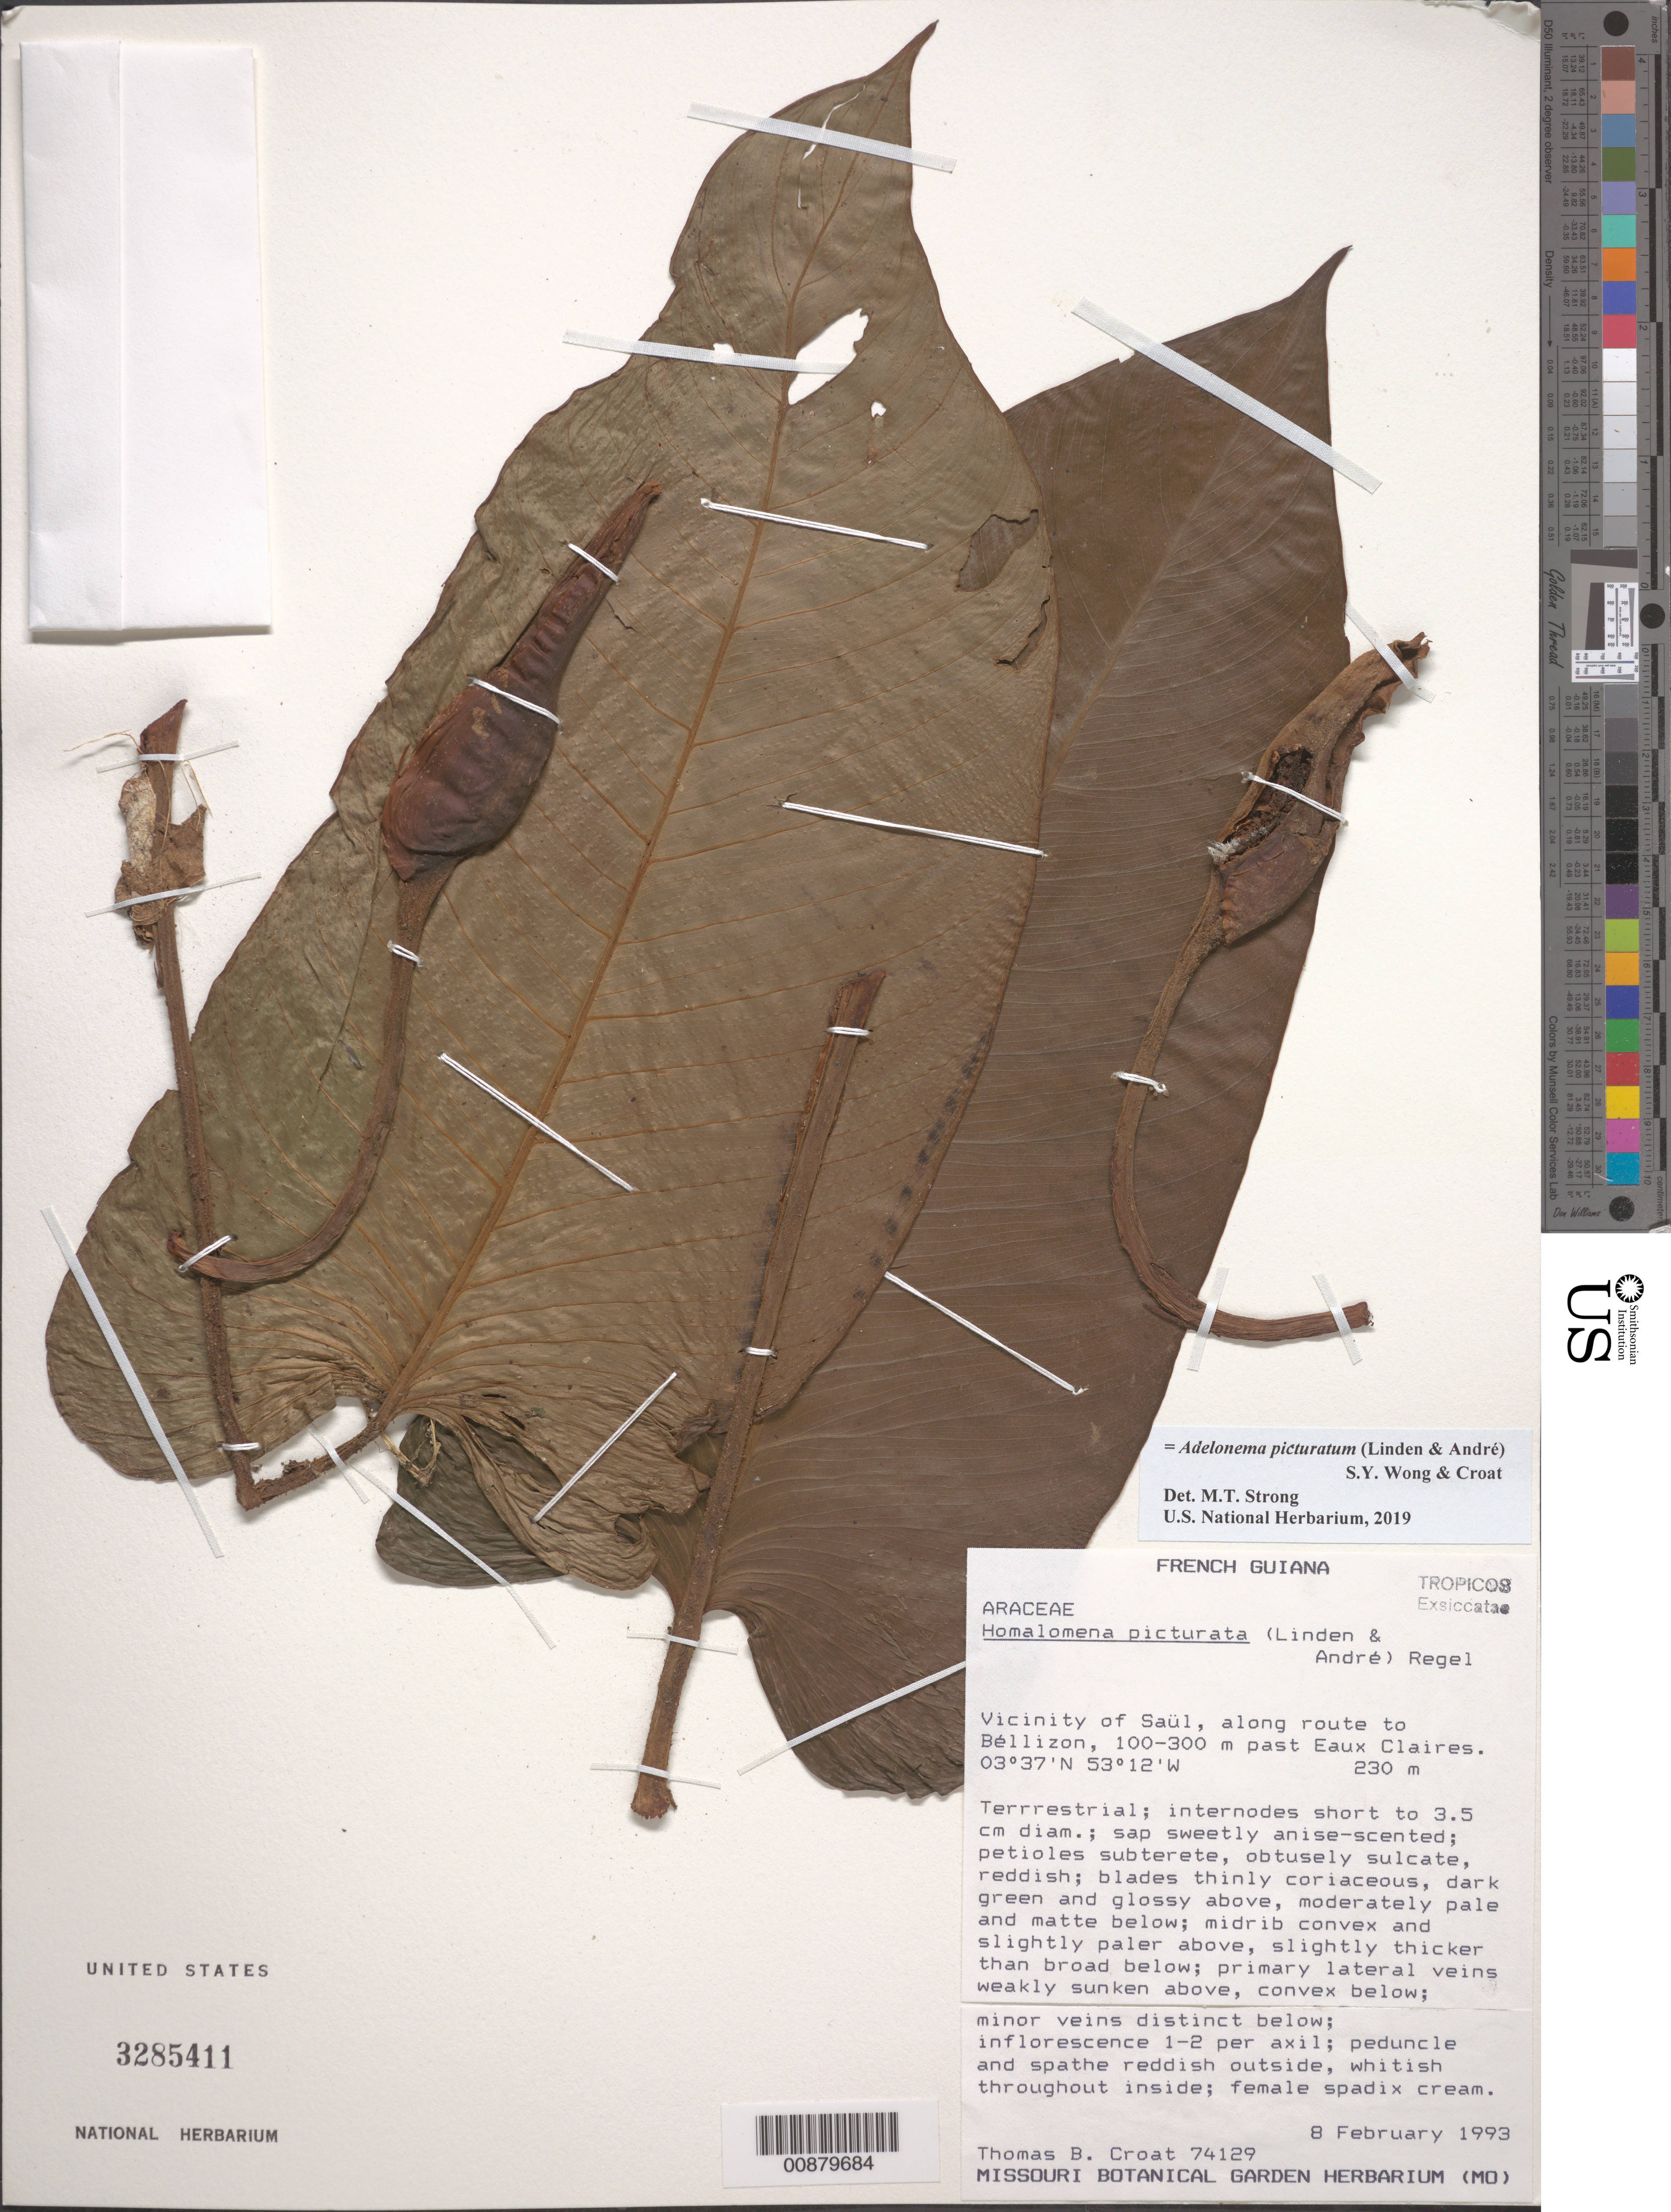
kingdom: Plantae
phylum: Tracheophyta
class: Liliopsida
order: Alismatales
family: Araceae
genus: Adelonema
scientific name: Adelonema picturatum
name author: (Linden & André) S.Y. Wong & Croat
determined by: Strong, Mark T., (BOT), Smithsonian Institution - National Museum of Natural History (UNITED STATES)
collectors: T. B. Croat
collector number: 74129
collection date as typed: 8-Feb-93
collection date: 1993-02-08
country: French Guiana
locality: Saül, along route to Béllizon, 100-300 m. past Eaux Claires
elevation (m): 230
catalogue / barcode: US 3285411